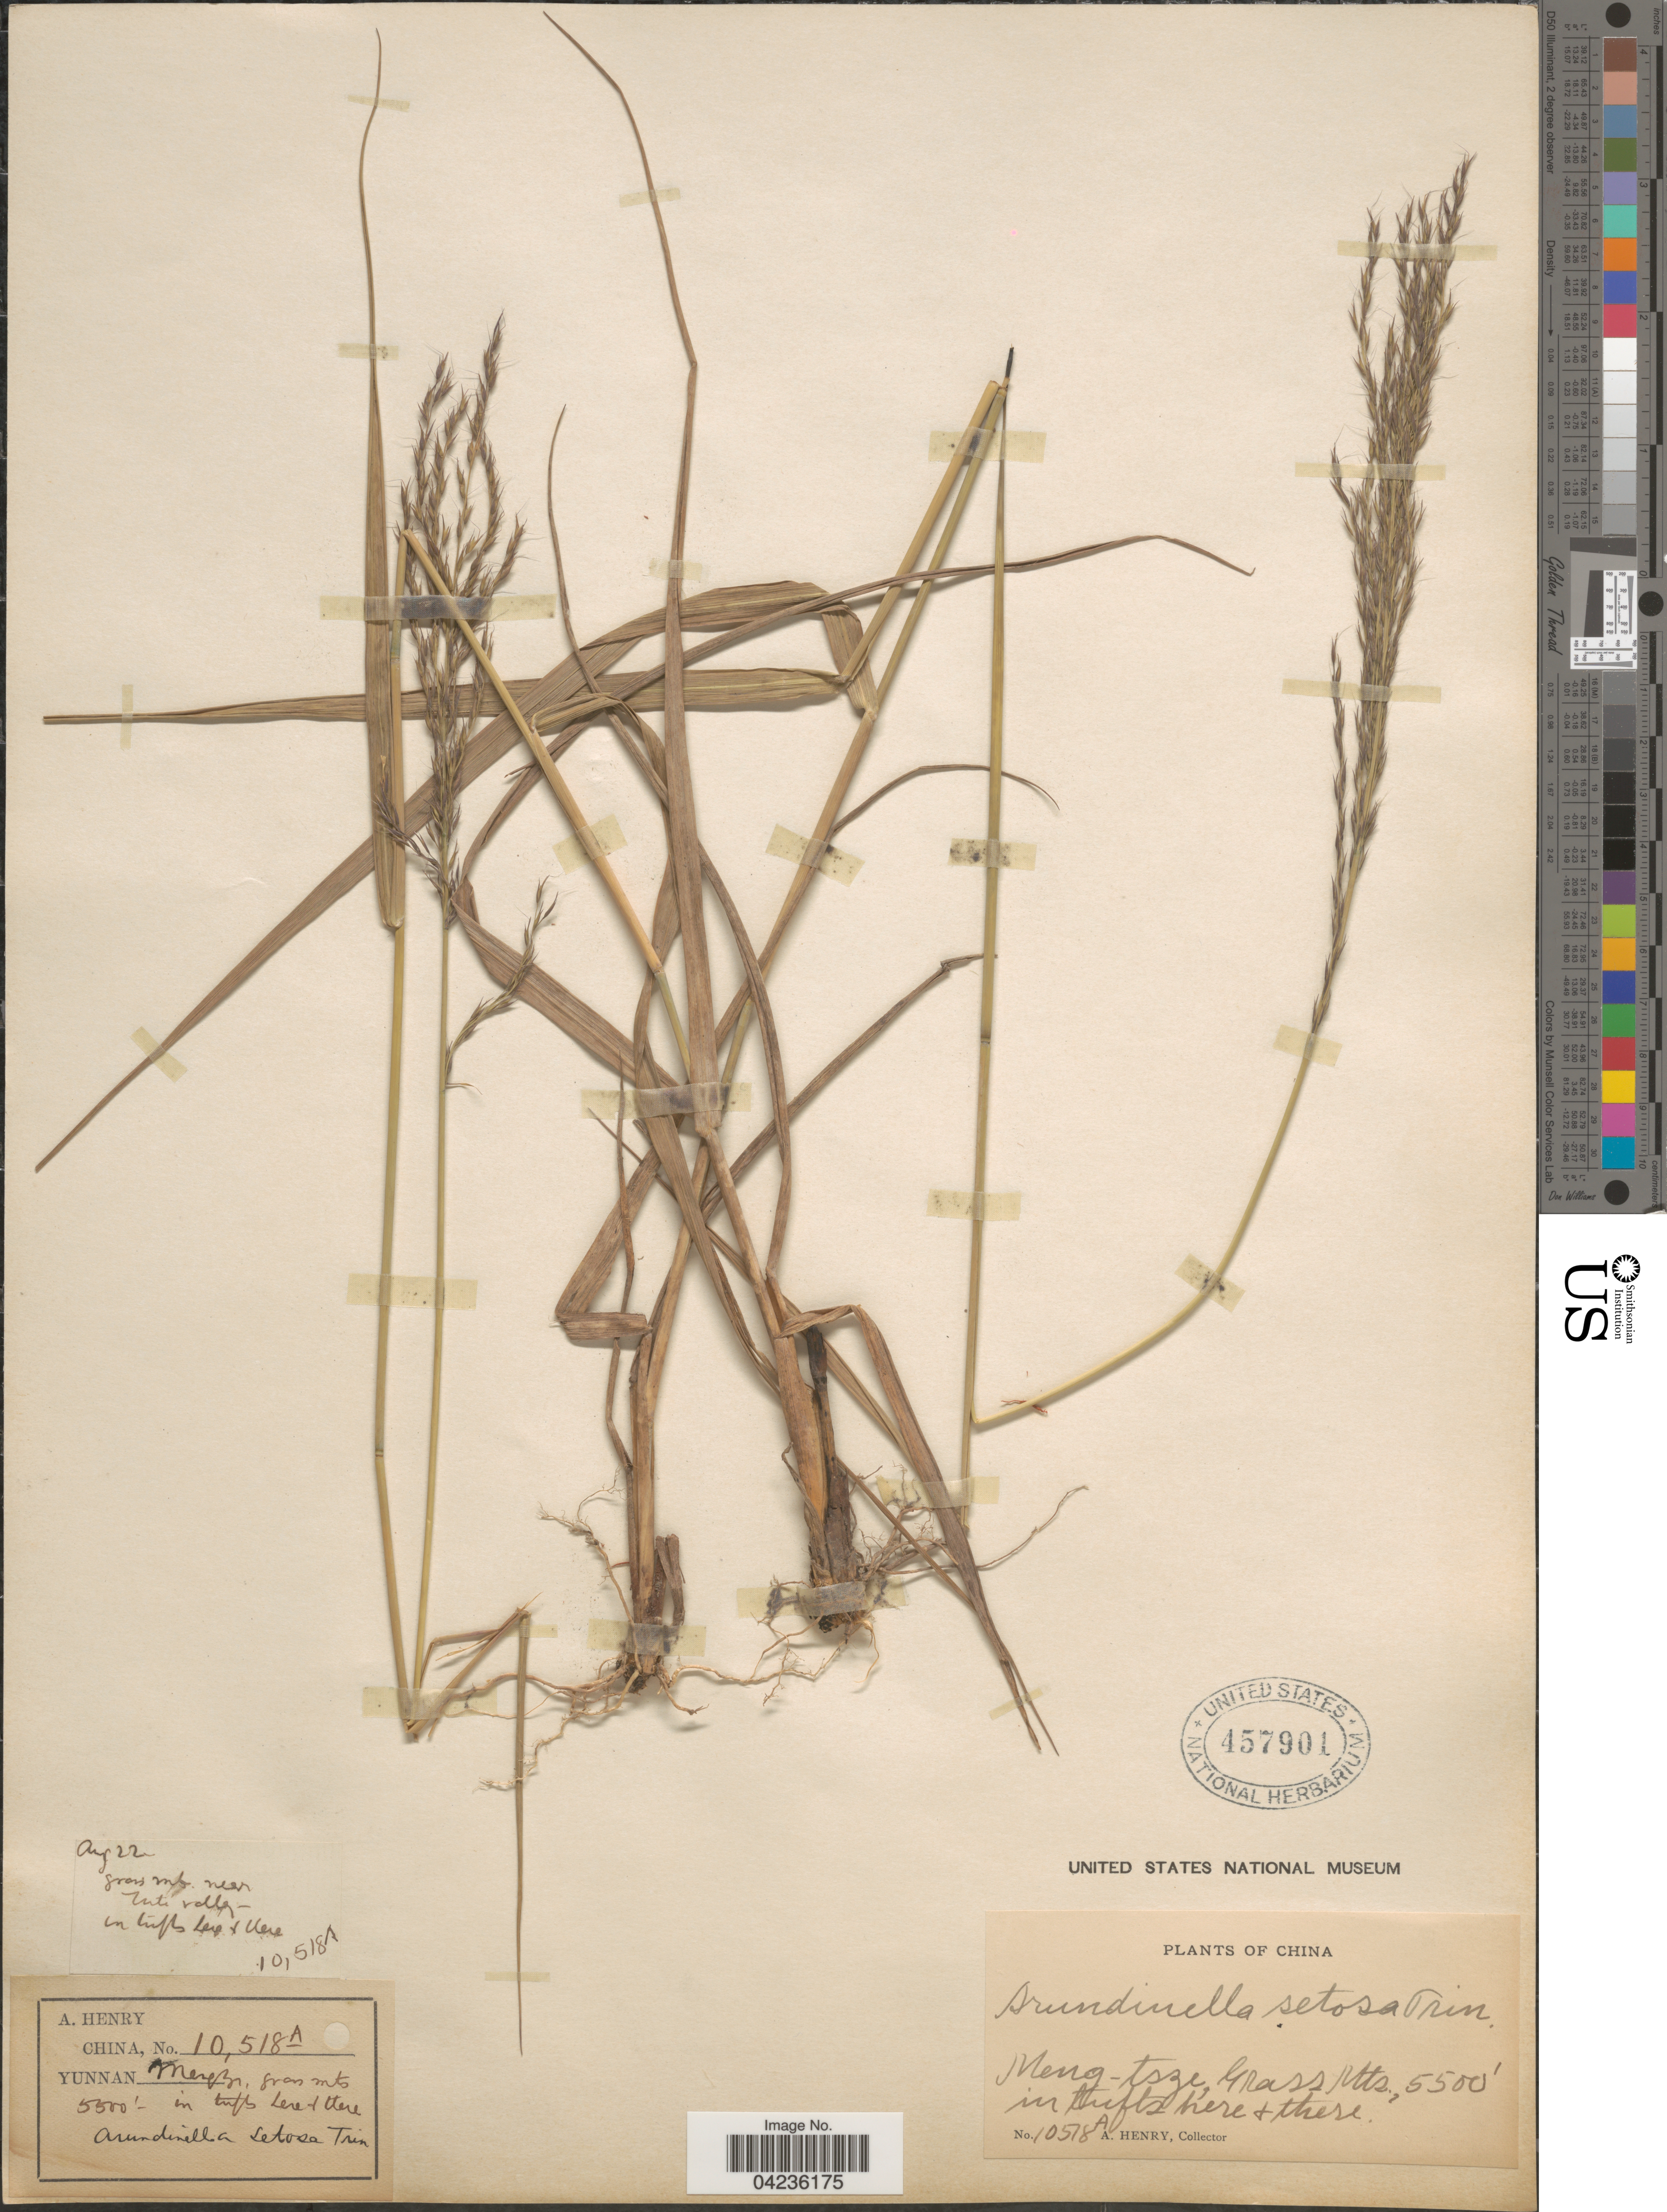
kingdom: Plantae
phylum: Tracheophyta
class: Liliopsida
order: Poales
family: Poaceae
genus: Arundinella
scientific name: Arundinella setosa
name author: Trin.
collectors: A. Henry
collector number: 10518A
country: China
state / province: Yunnan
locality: Meng-tsze.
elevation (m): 1676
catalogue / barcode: US 457901